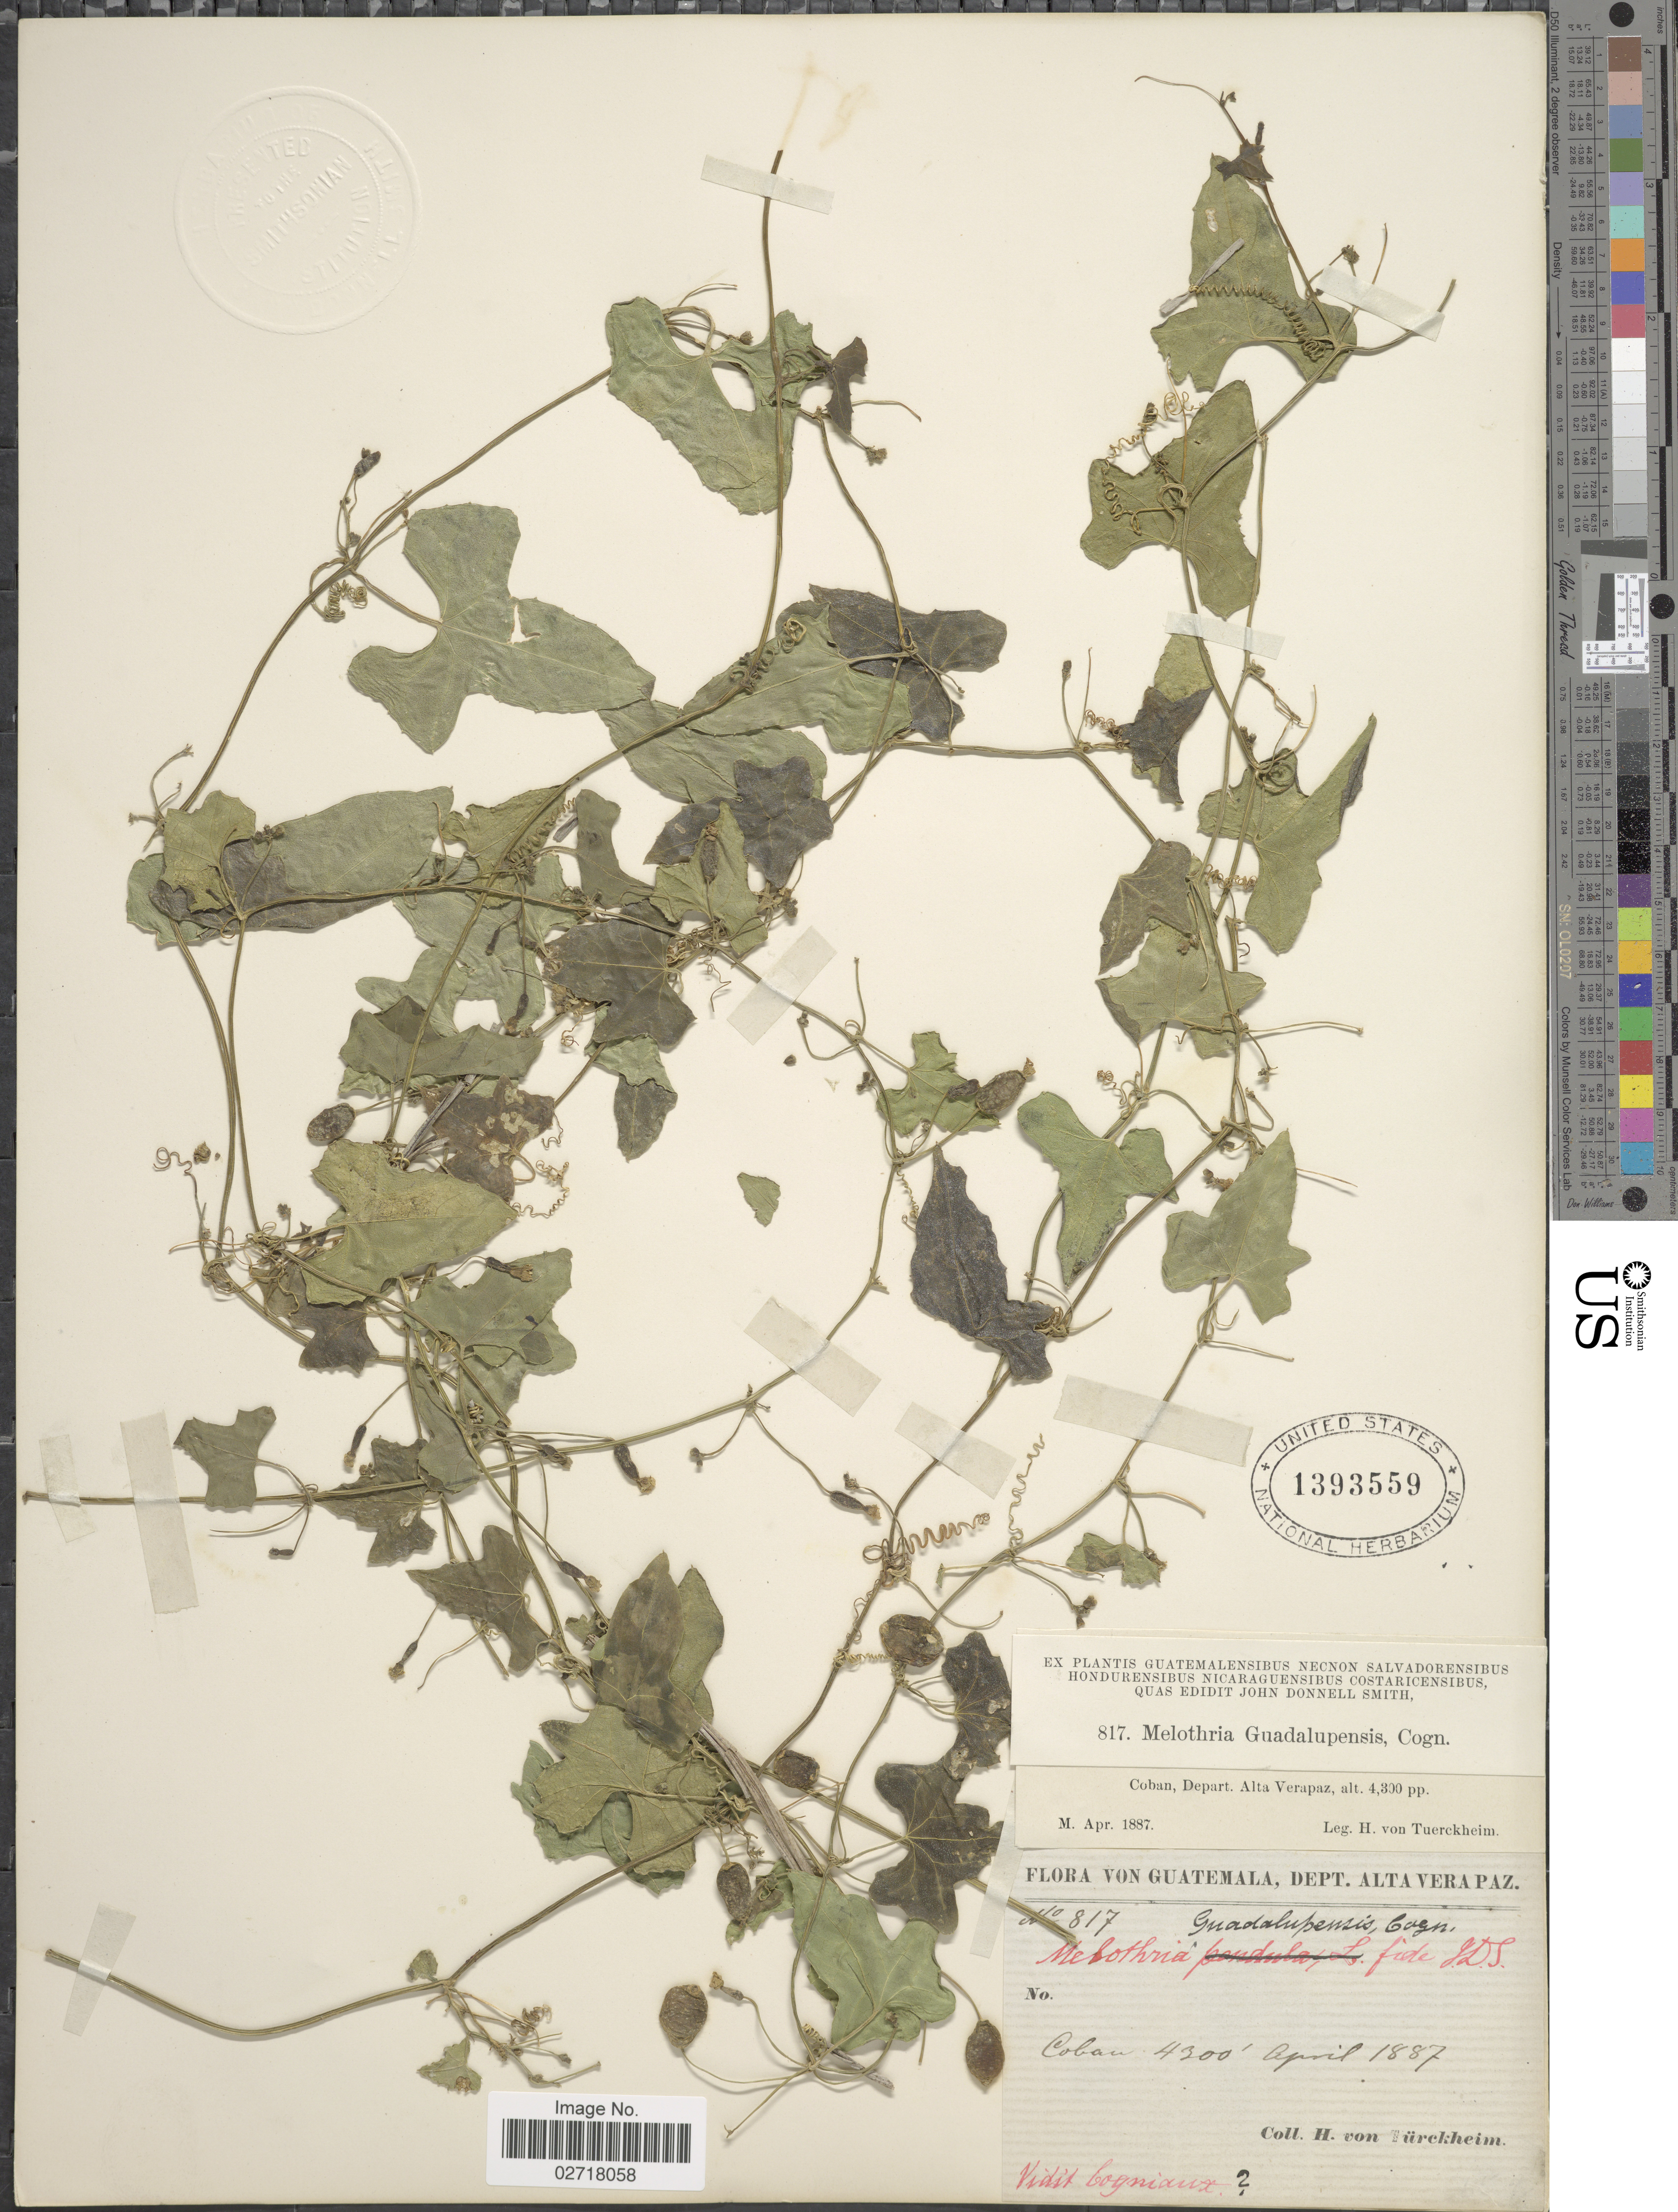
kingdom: Plantae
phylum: Tracheophyta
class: Magnoliopsida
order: Cucurbitales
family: Cucurbitaceae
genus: Melothria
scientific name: Melothria pendula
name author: L.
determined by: U.S. National Herbarium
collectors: H. von Türckheim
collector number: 817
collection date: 1887-04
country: Guatemala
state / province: Alta Verapaz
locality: Coban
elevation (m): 1311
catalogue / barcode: US 1393559